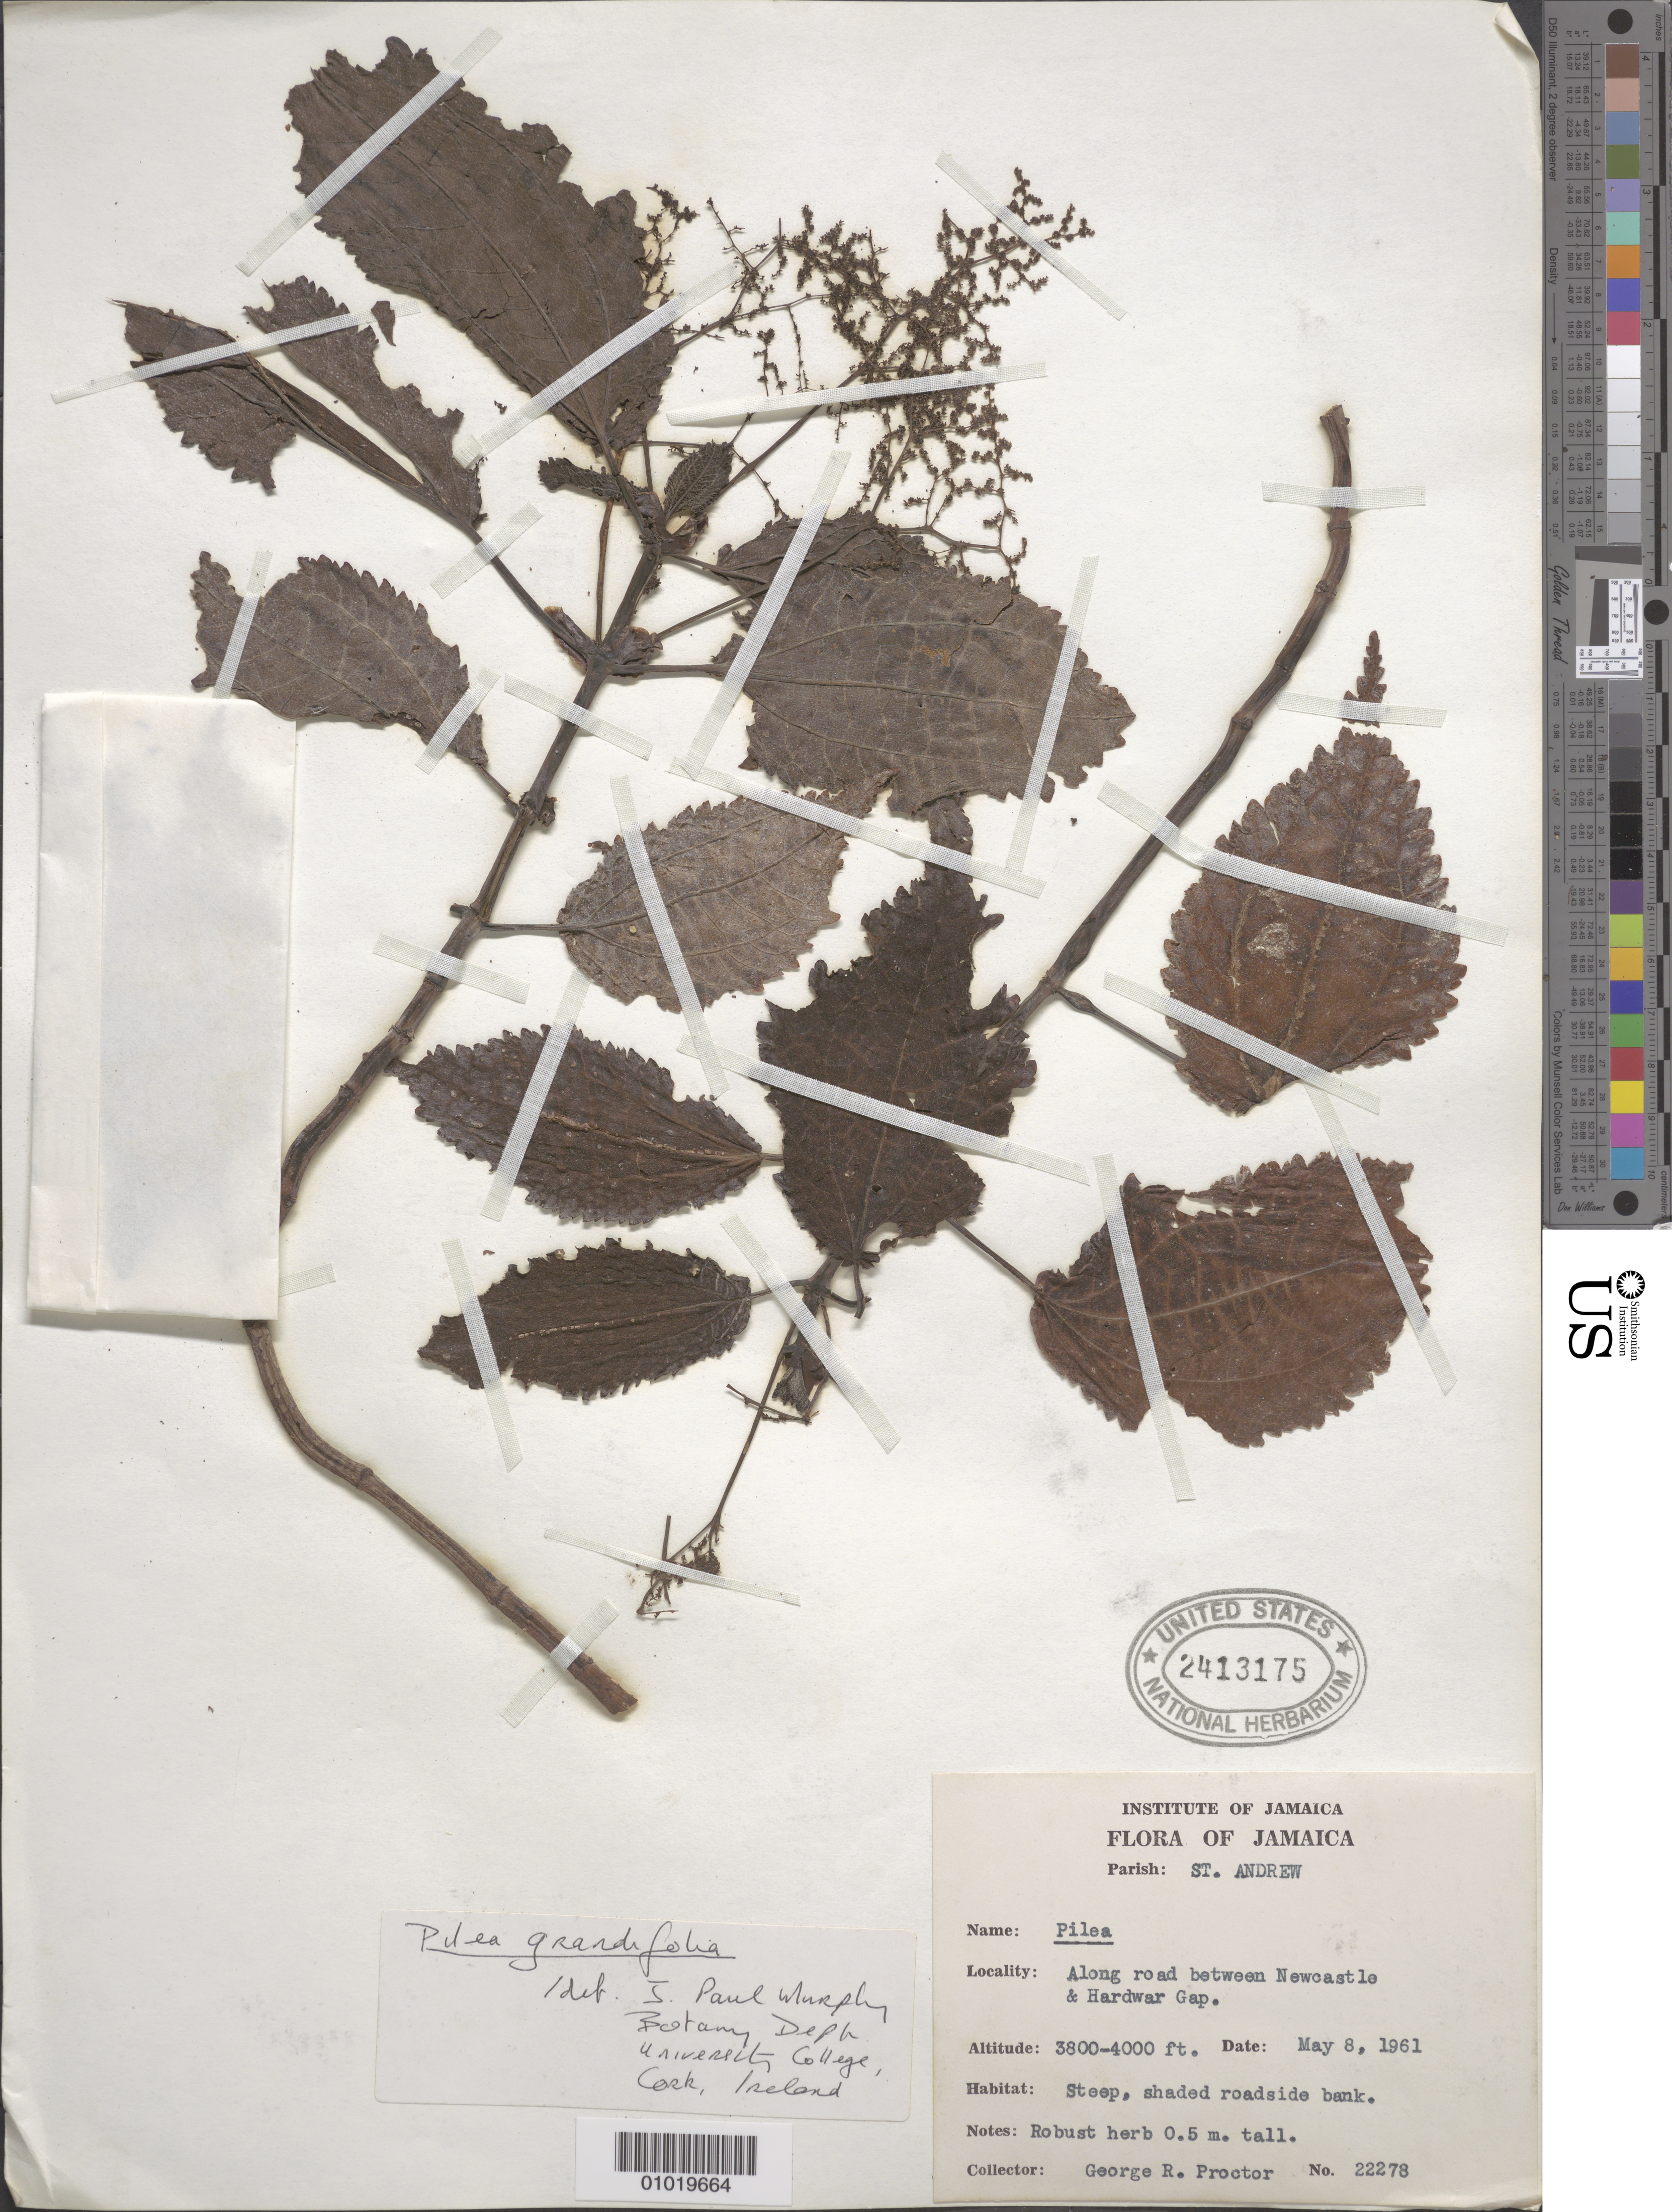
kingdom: Plantae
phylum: Tracheophyta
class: Magnoliopsida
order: Rosales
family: Urticaceae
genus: Pilea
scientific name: Pilea grandifolia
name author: (L.) Blume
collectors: G. R. Proctor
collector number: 22278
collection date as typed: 08 May 1961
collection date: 1961-05-08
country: Jamaica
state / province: Saint Andrew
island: Jamaica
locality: Along road between Newcastle and Hardwar Gap. Steep, shaded roadside bank.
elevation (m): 1158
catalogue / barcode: US 2413175